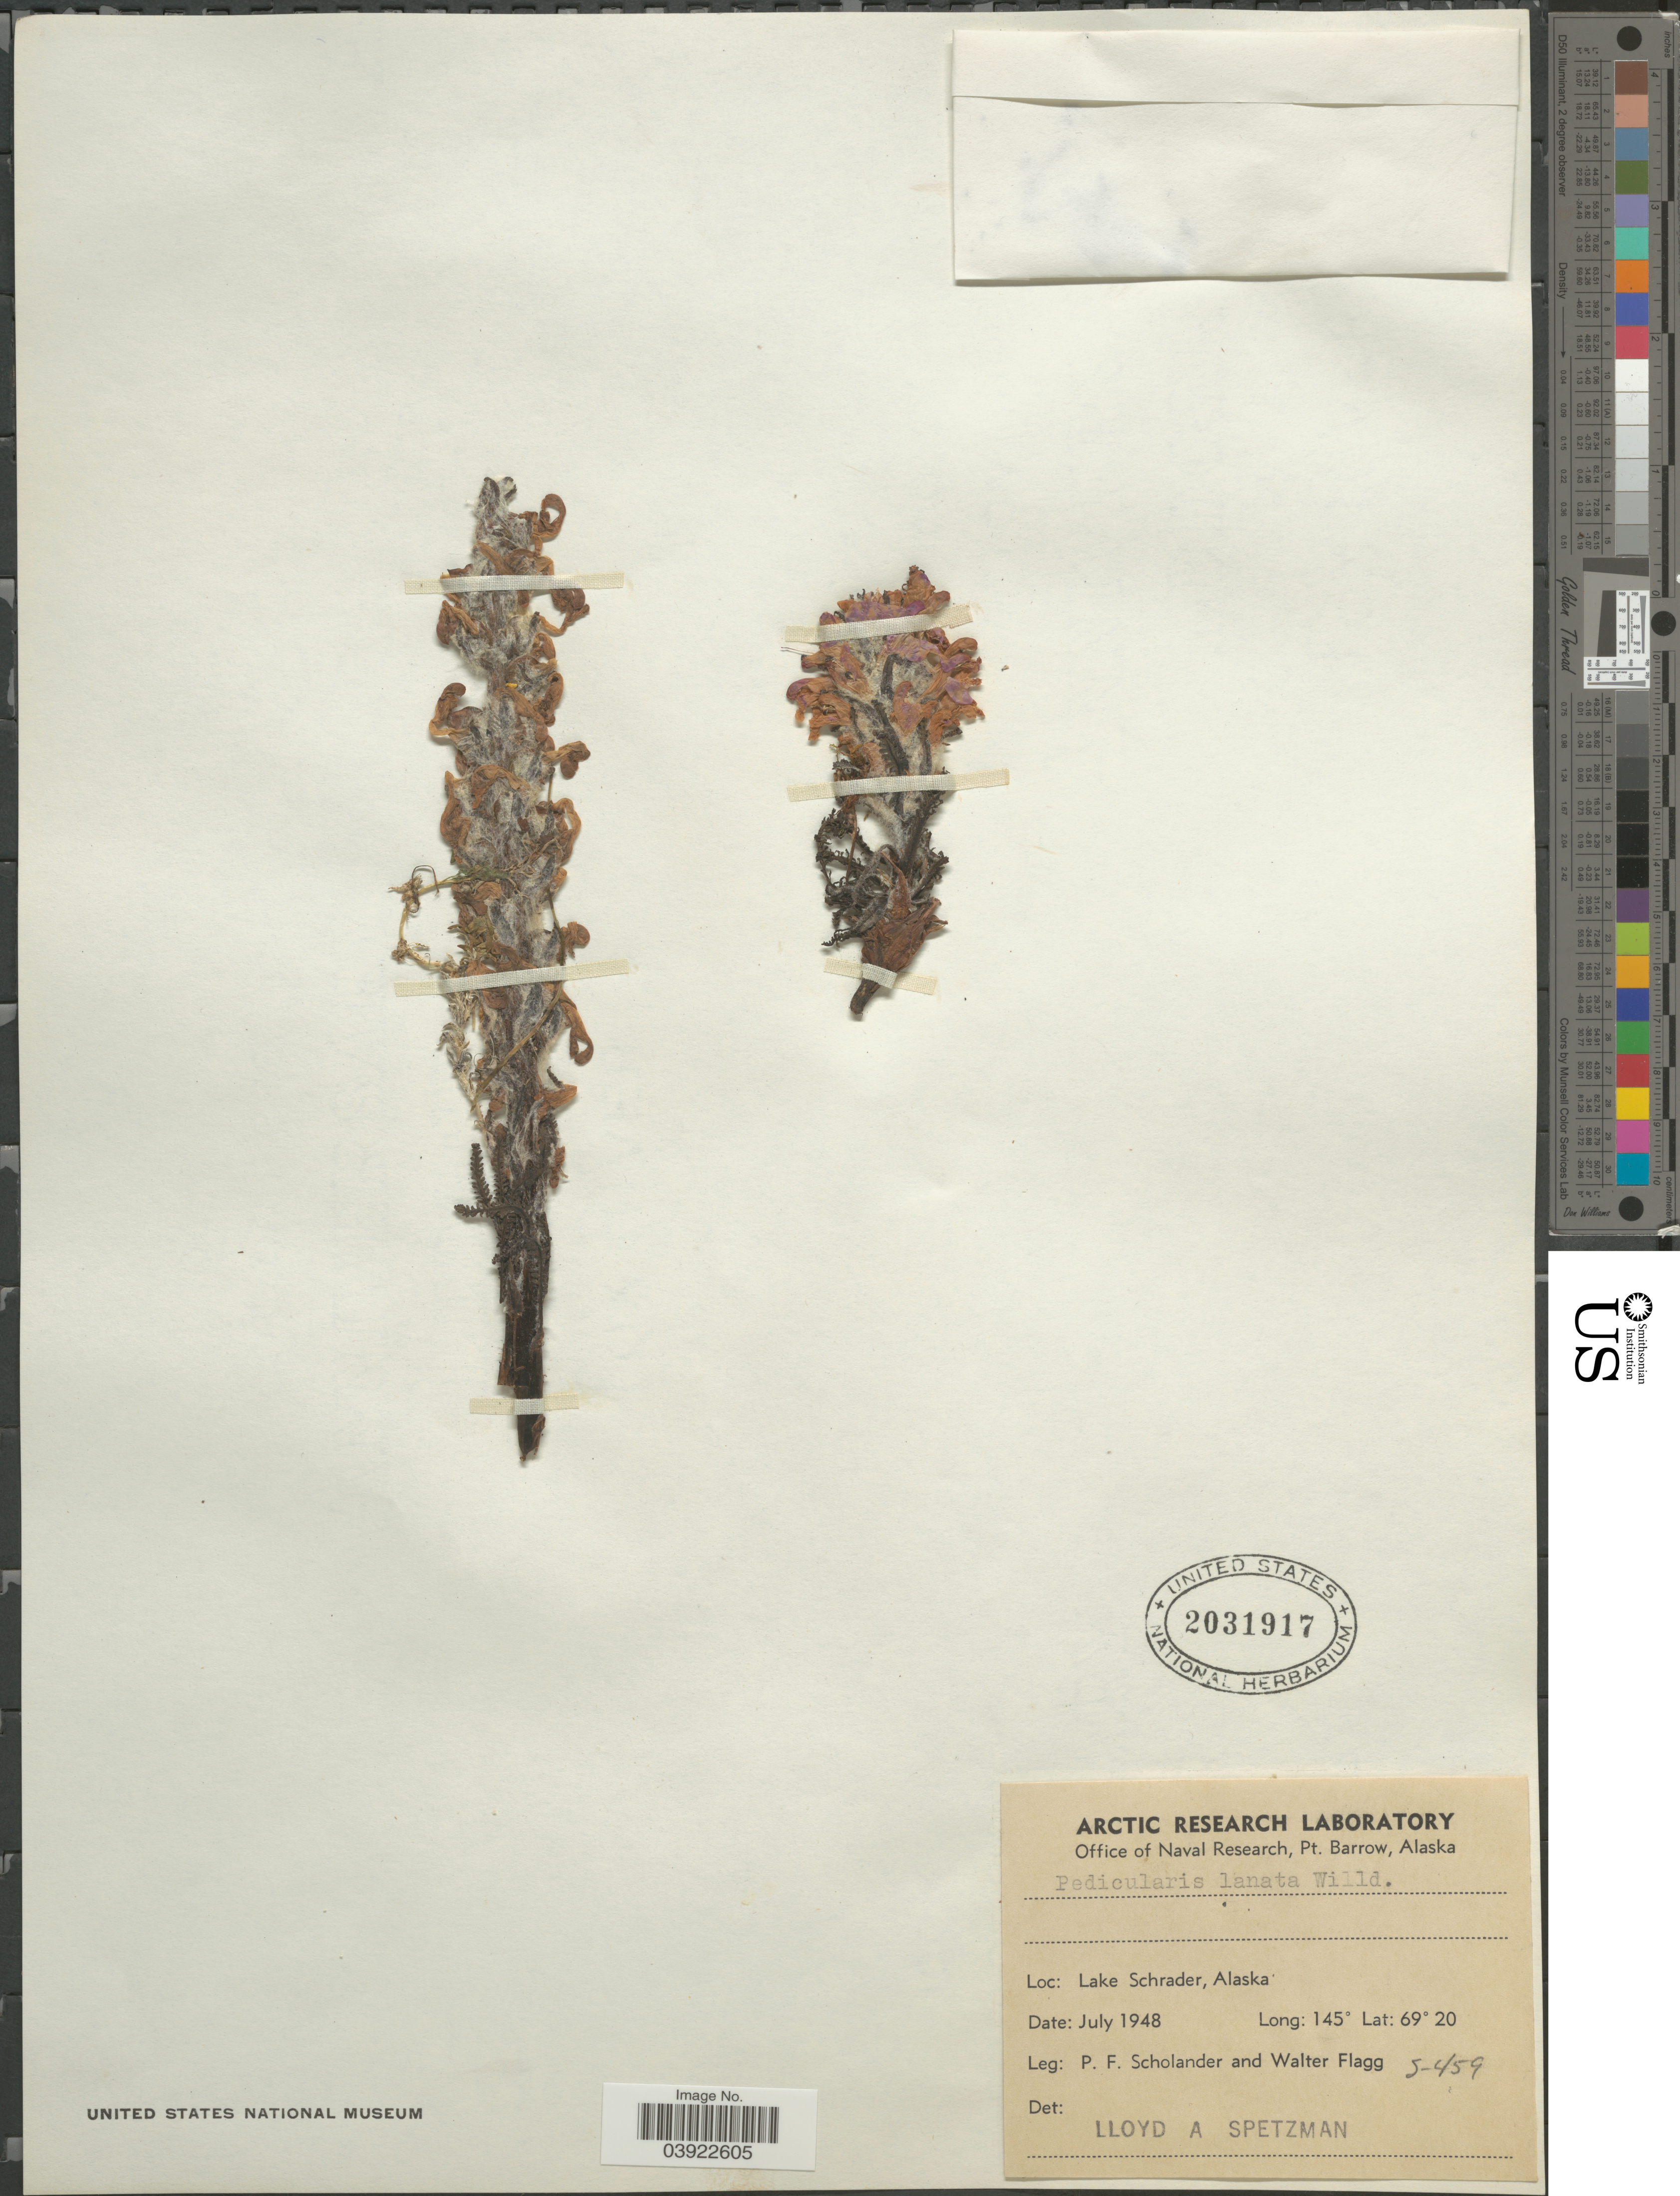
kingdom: Plantae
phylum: Tracheophyta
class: Magnoliopsida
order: Lamiales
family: Orobanchaceae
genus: Pedicularis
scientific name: Pedicularis lanata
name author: Willd. ex Cham. & Schltdl.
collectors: P. Scholander & W. Flagg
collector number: S-459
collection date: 1948-07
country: United States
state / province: Alaska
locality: Lake Schrader.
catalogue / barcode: US 2031917